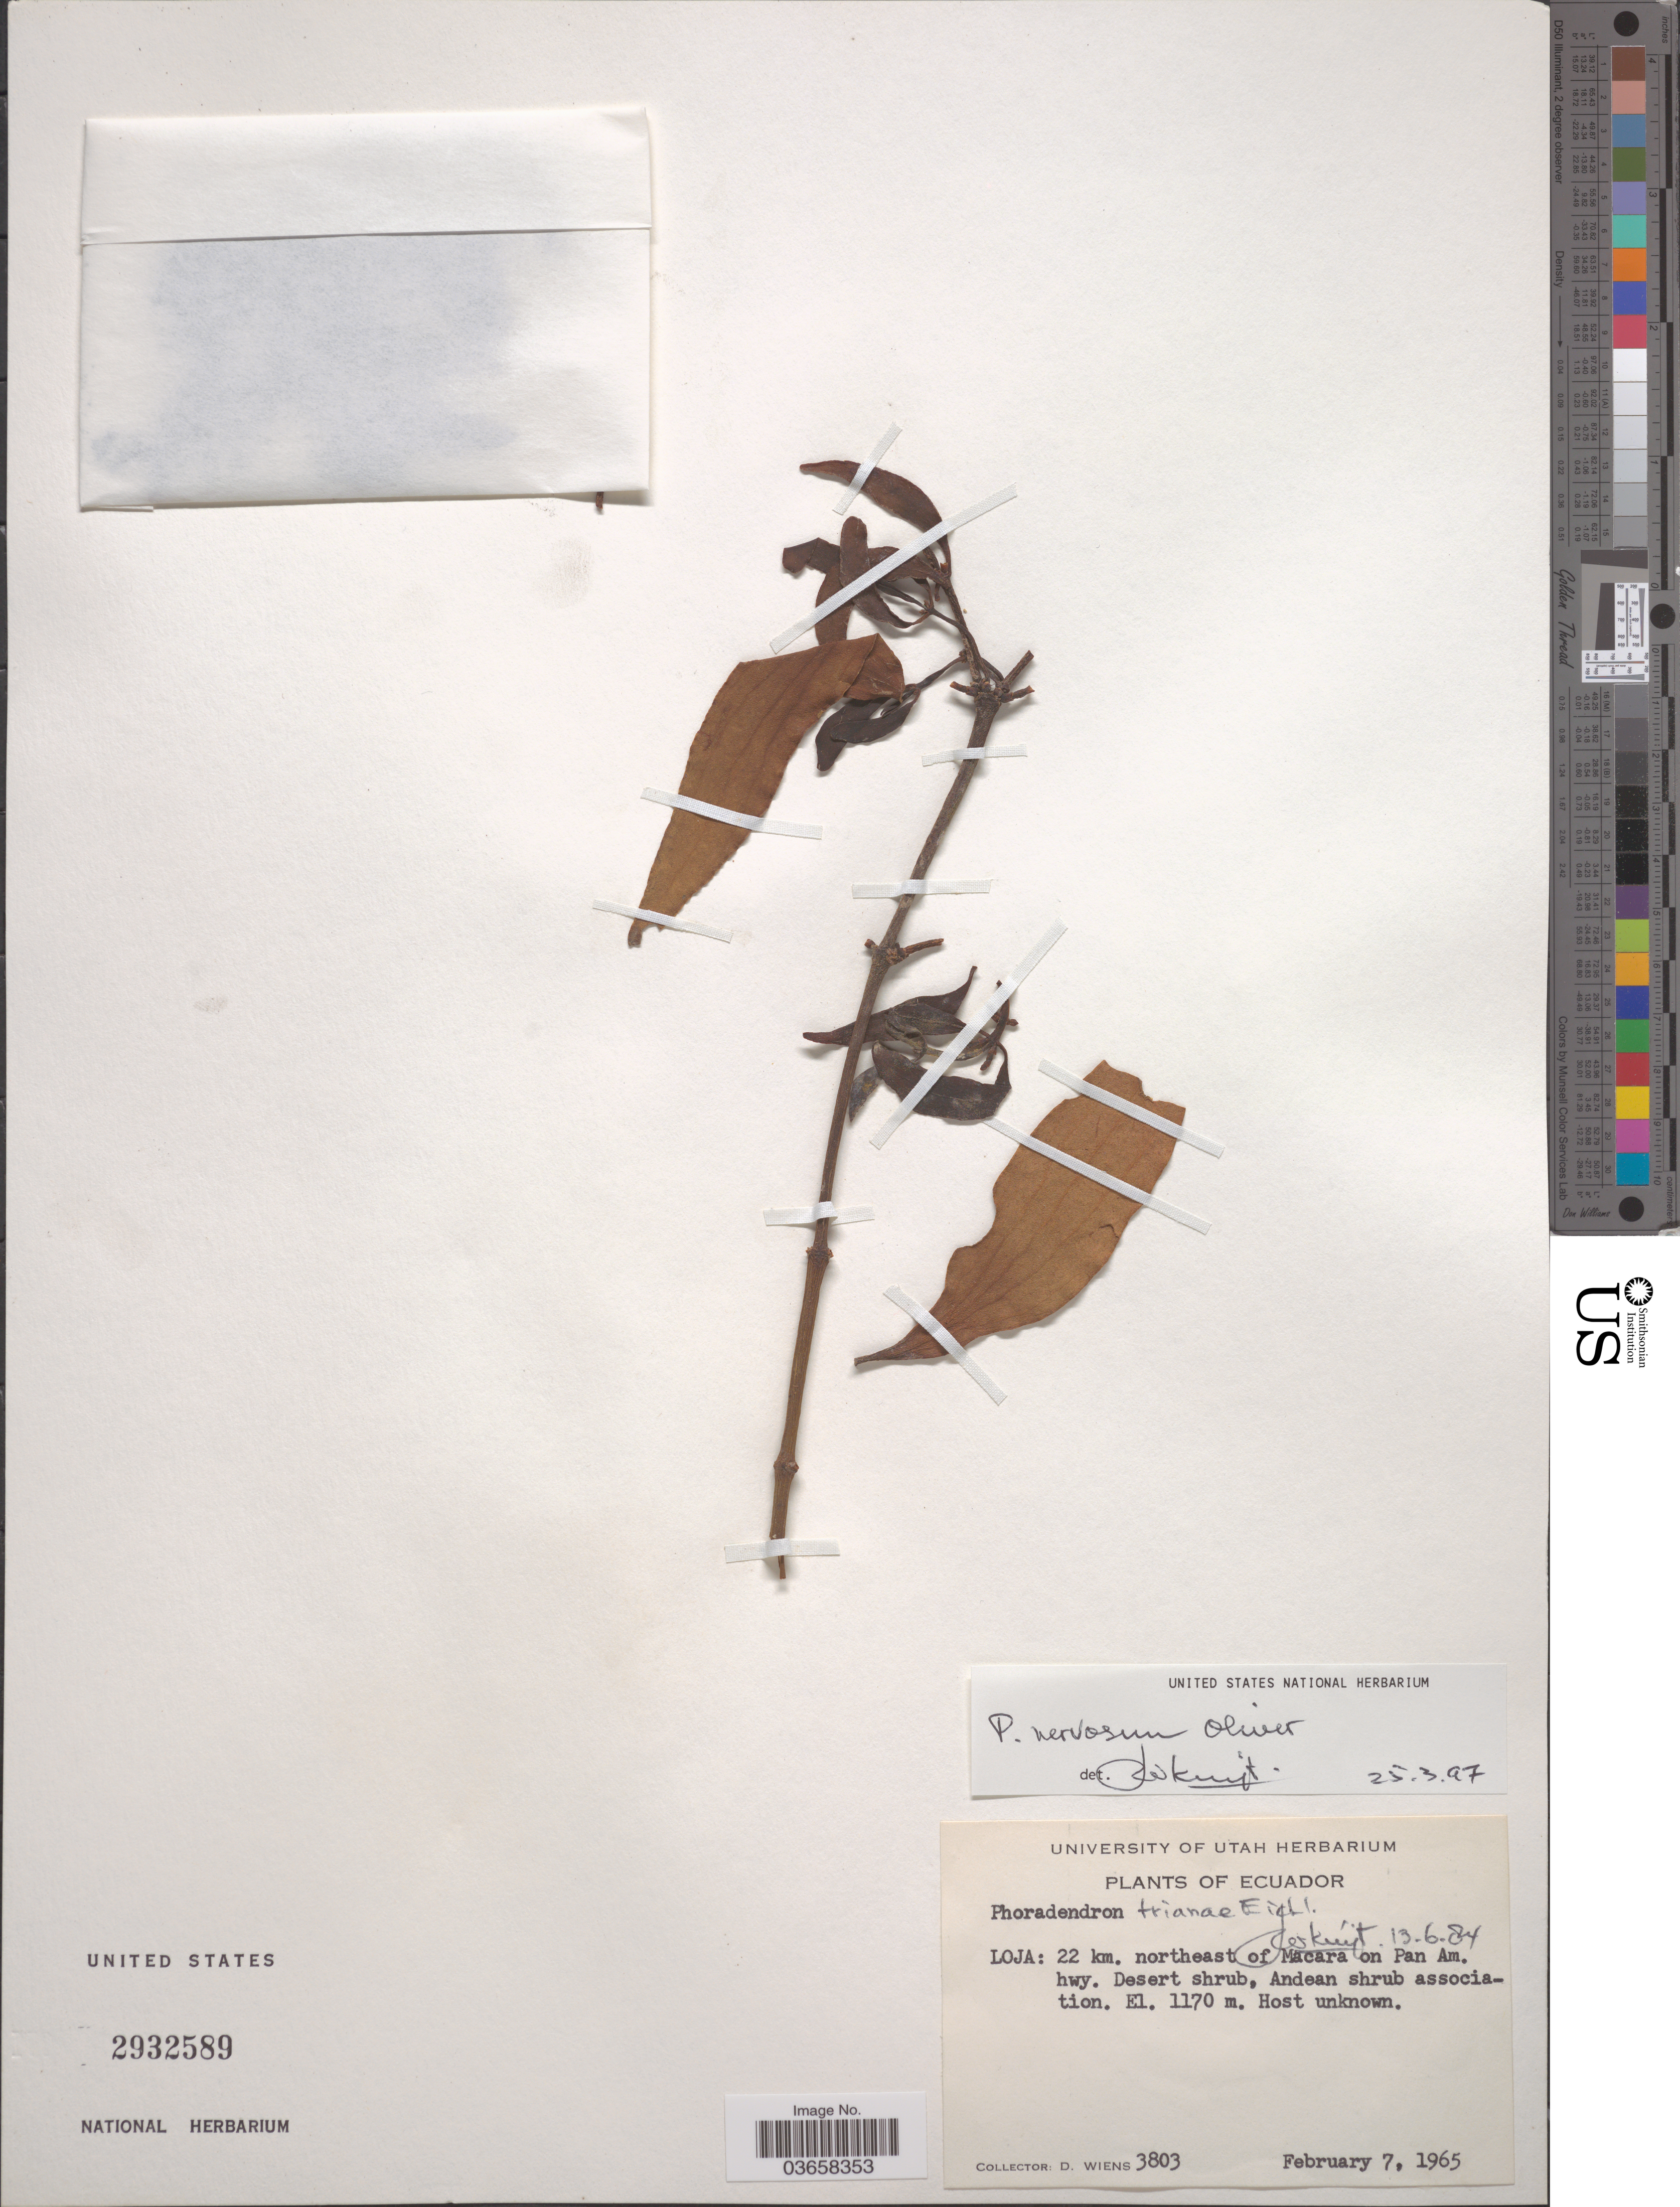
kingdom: Plantae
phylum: Tracheophyta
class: Magnoliopsida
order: Santalales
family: Viscaceae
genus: Phoradendron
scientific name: Phoradendron nervosum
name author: Oliv.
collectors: D. Wiens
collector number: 3803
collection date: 1965-02-07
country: Ecuador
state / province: Loja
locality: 22 km. northeast of Macara on Pan Am. hwy. Desert shrub, Andean shrub association.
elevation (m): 1170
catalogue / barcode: US 2932589